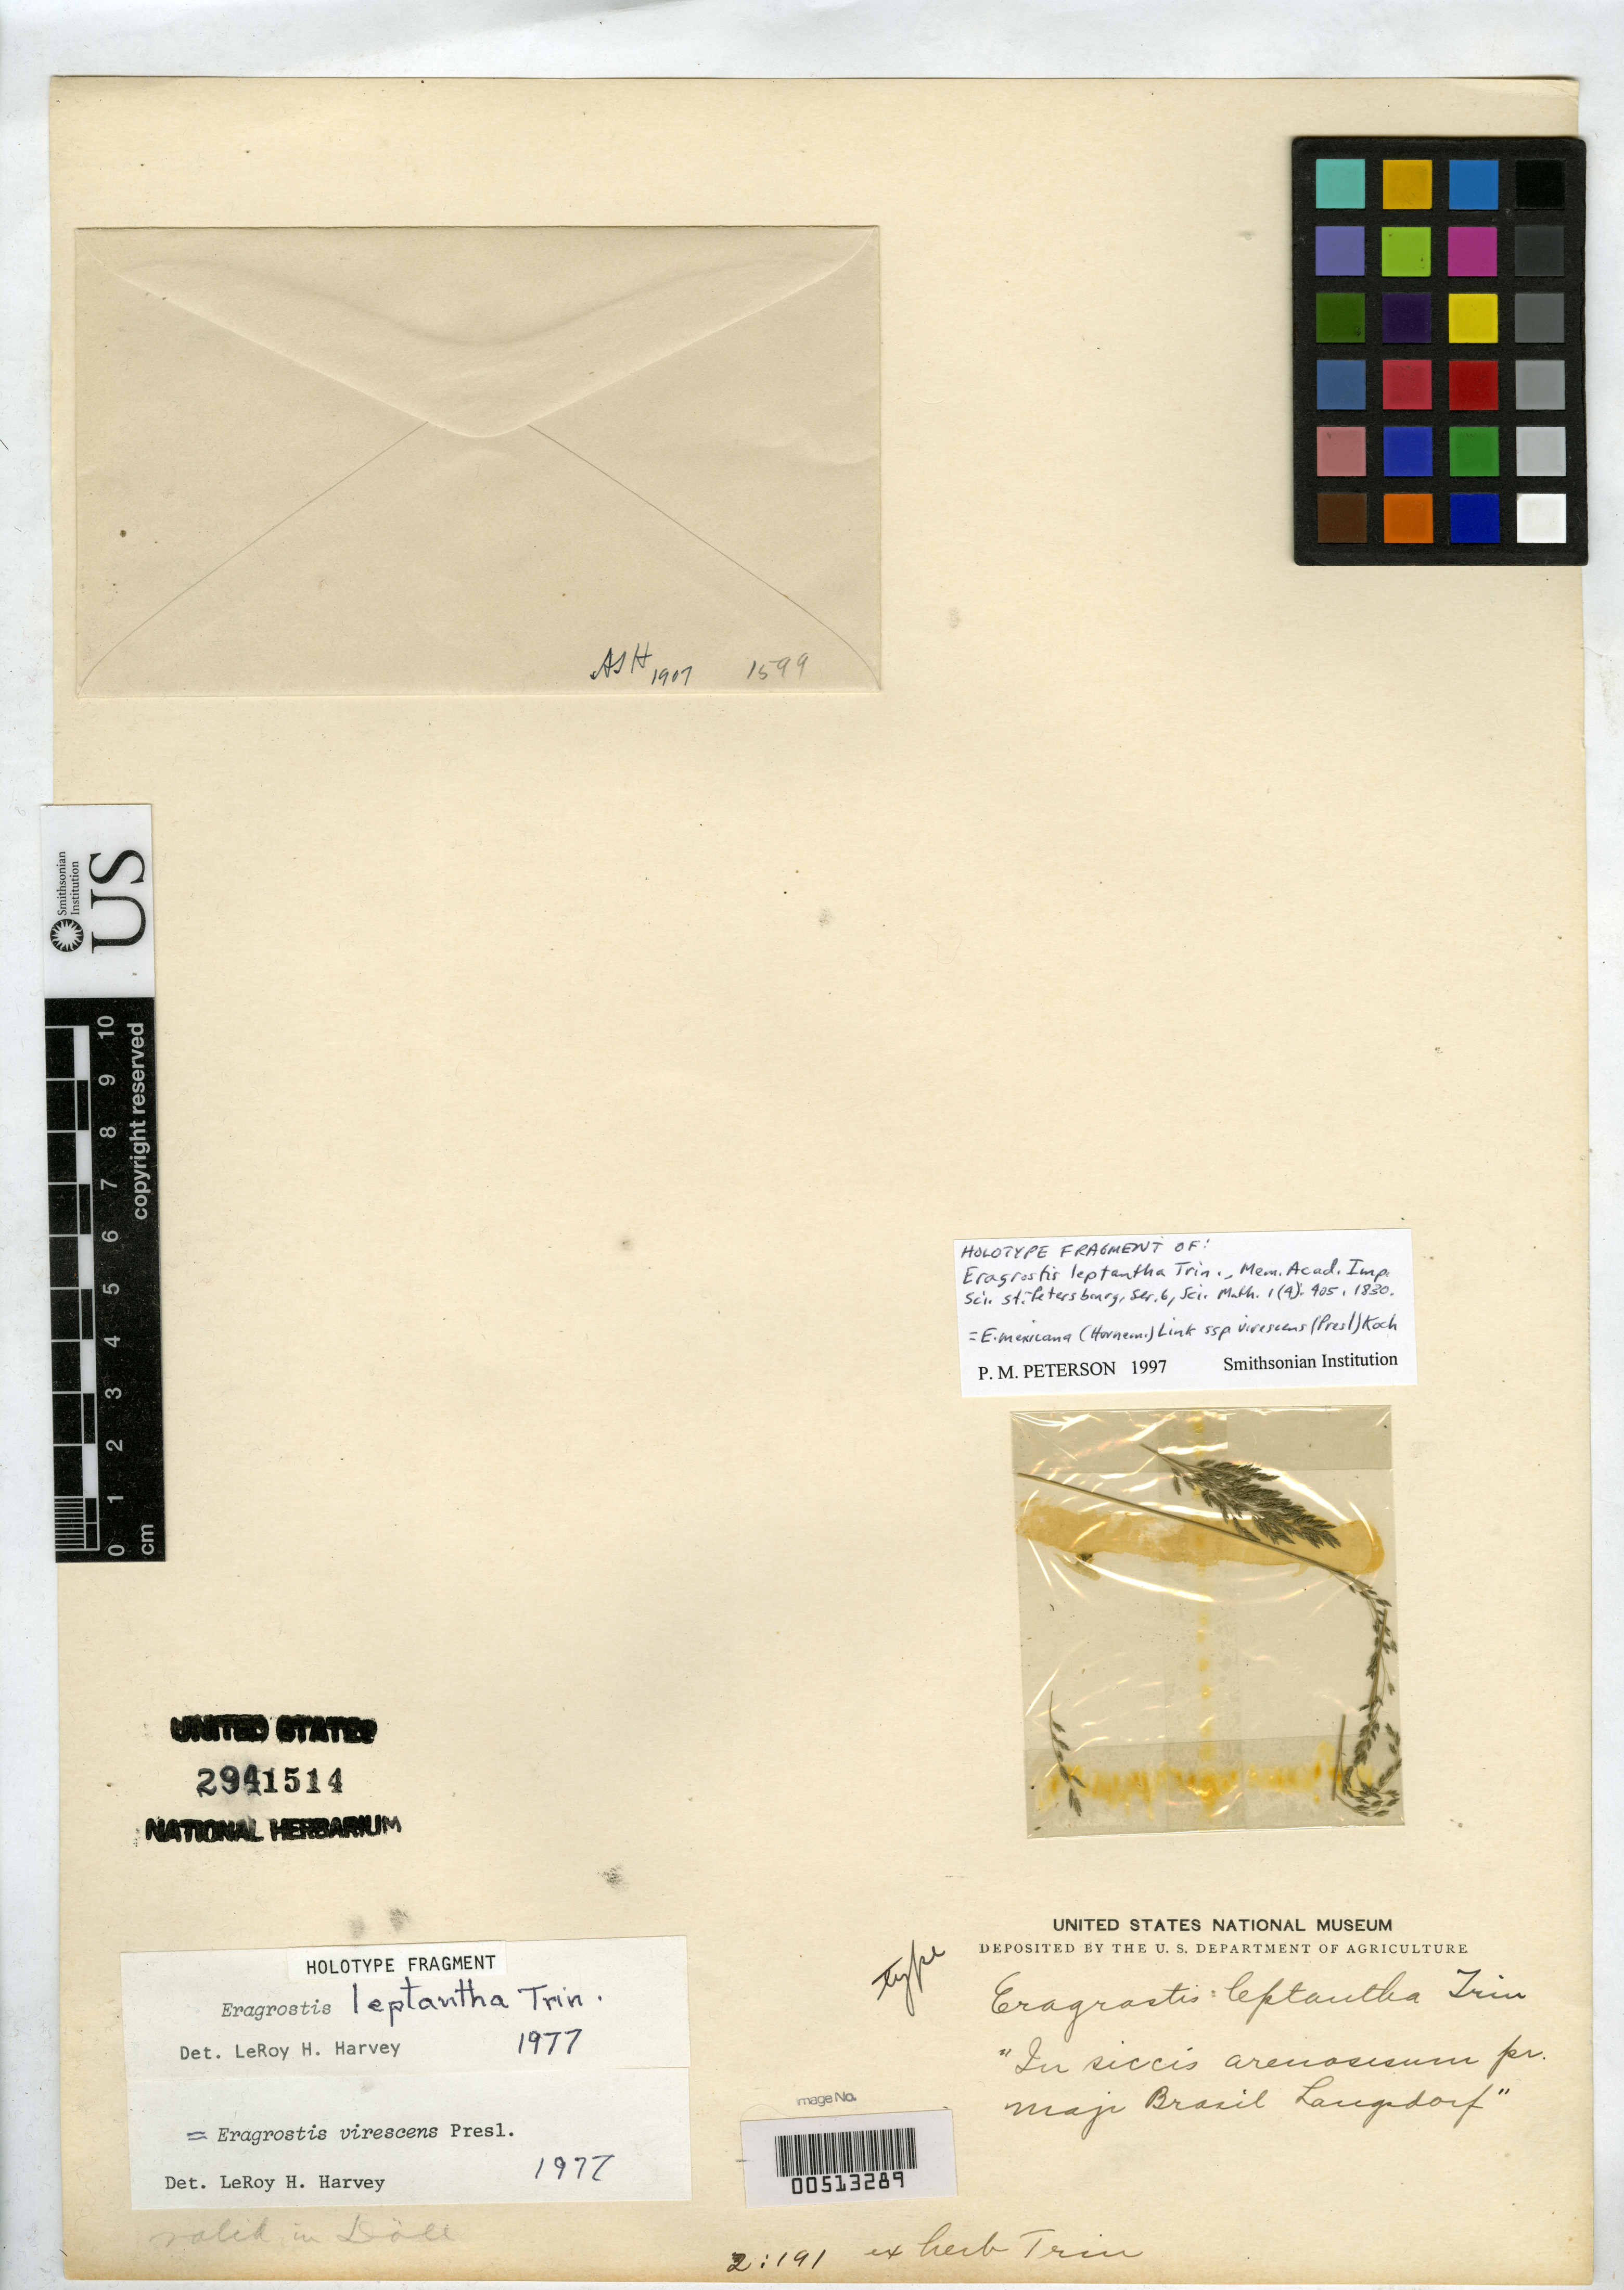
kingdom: Plantae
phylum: Tracheophyta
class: Liliopsida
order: Poales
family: Poaceae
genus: Eragrostis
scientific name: Eragrostis leptantha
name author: Trin.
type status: Type Fragment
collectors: G. H. von Langsdorff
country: Brazil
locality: In siccis arenosesum pr. Majr (?) Brasil. [In dry sandy pr. Majr. Brazil].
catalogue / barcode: US 2941514